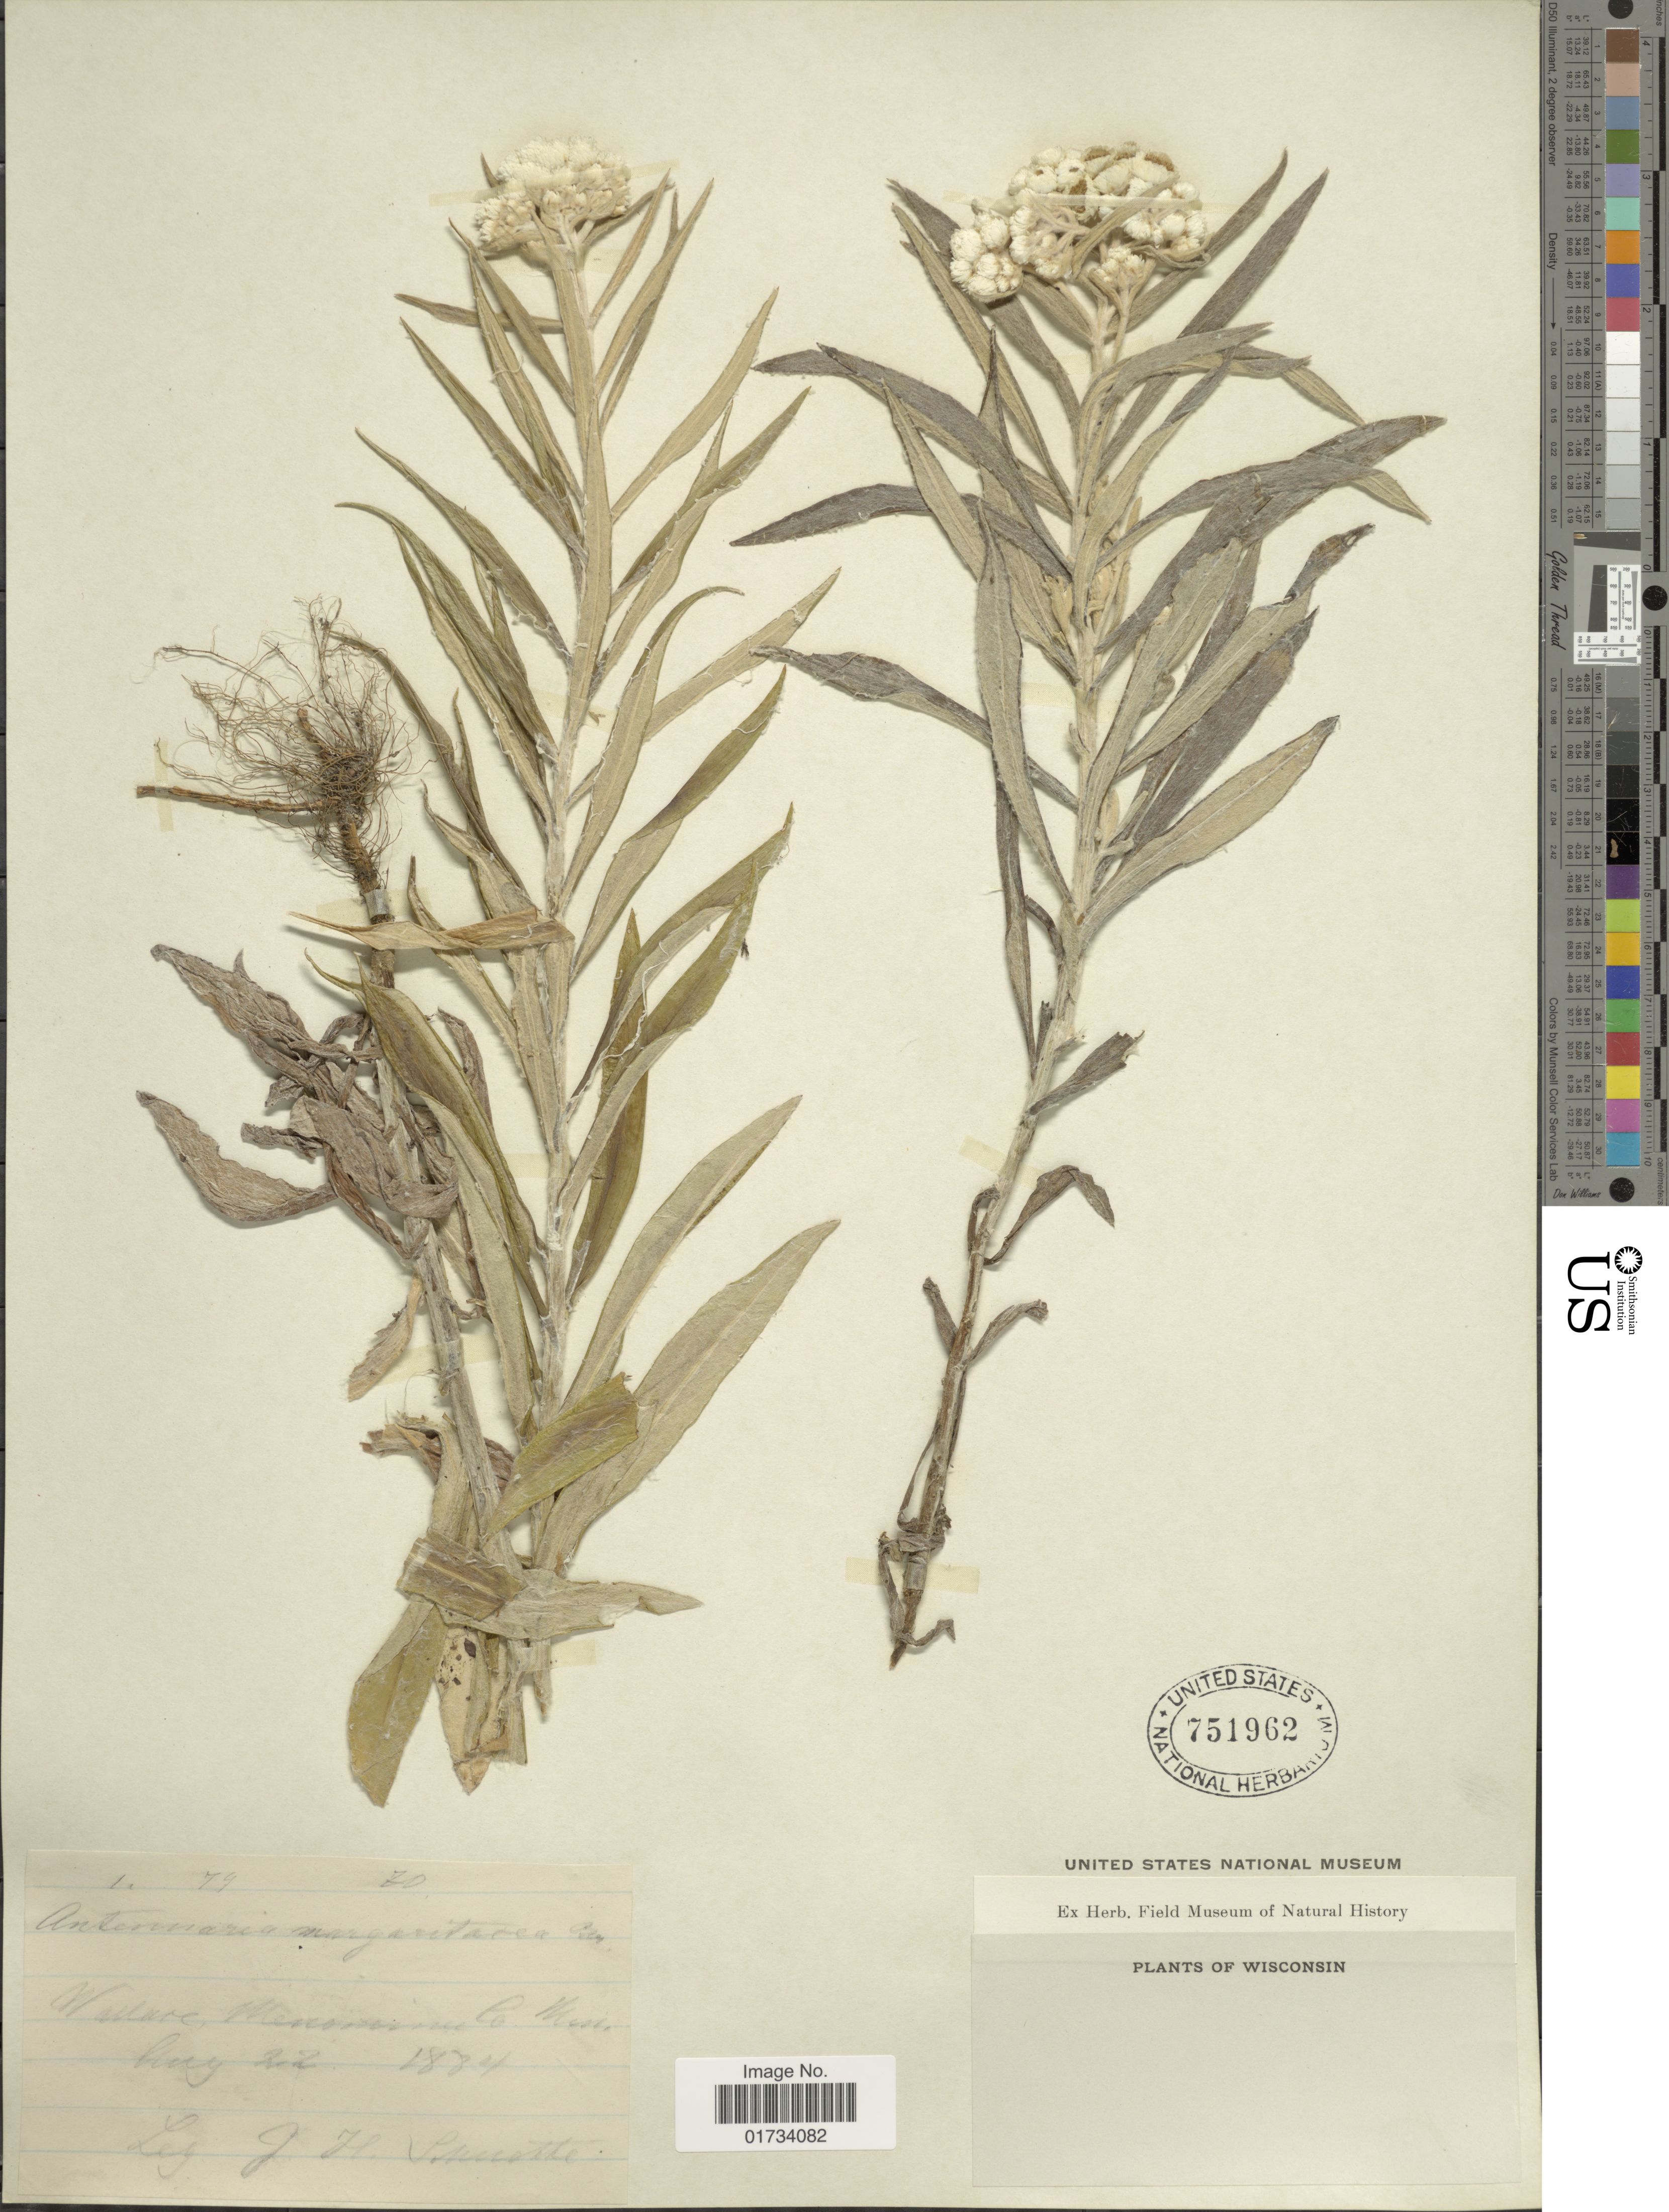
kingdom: Plantae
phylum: Tracheophyta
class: Magnoliopsida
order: Asterales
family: Asteraceae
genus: Anaphalis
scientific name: Anaphalis margaritacea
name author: (L.) Benth. & Hook. f.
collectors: J. Schnette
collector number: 79*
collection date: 1884-05-22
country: United States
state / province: Wisconsin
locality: Wulare, Wisconsin Co.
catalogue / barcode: US 751962